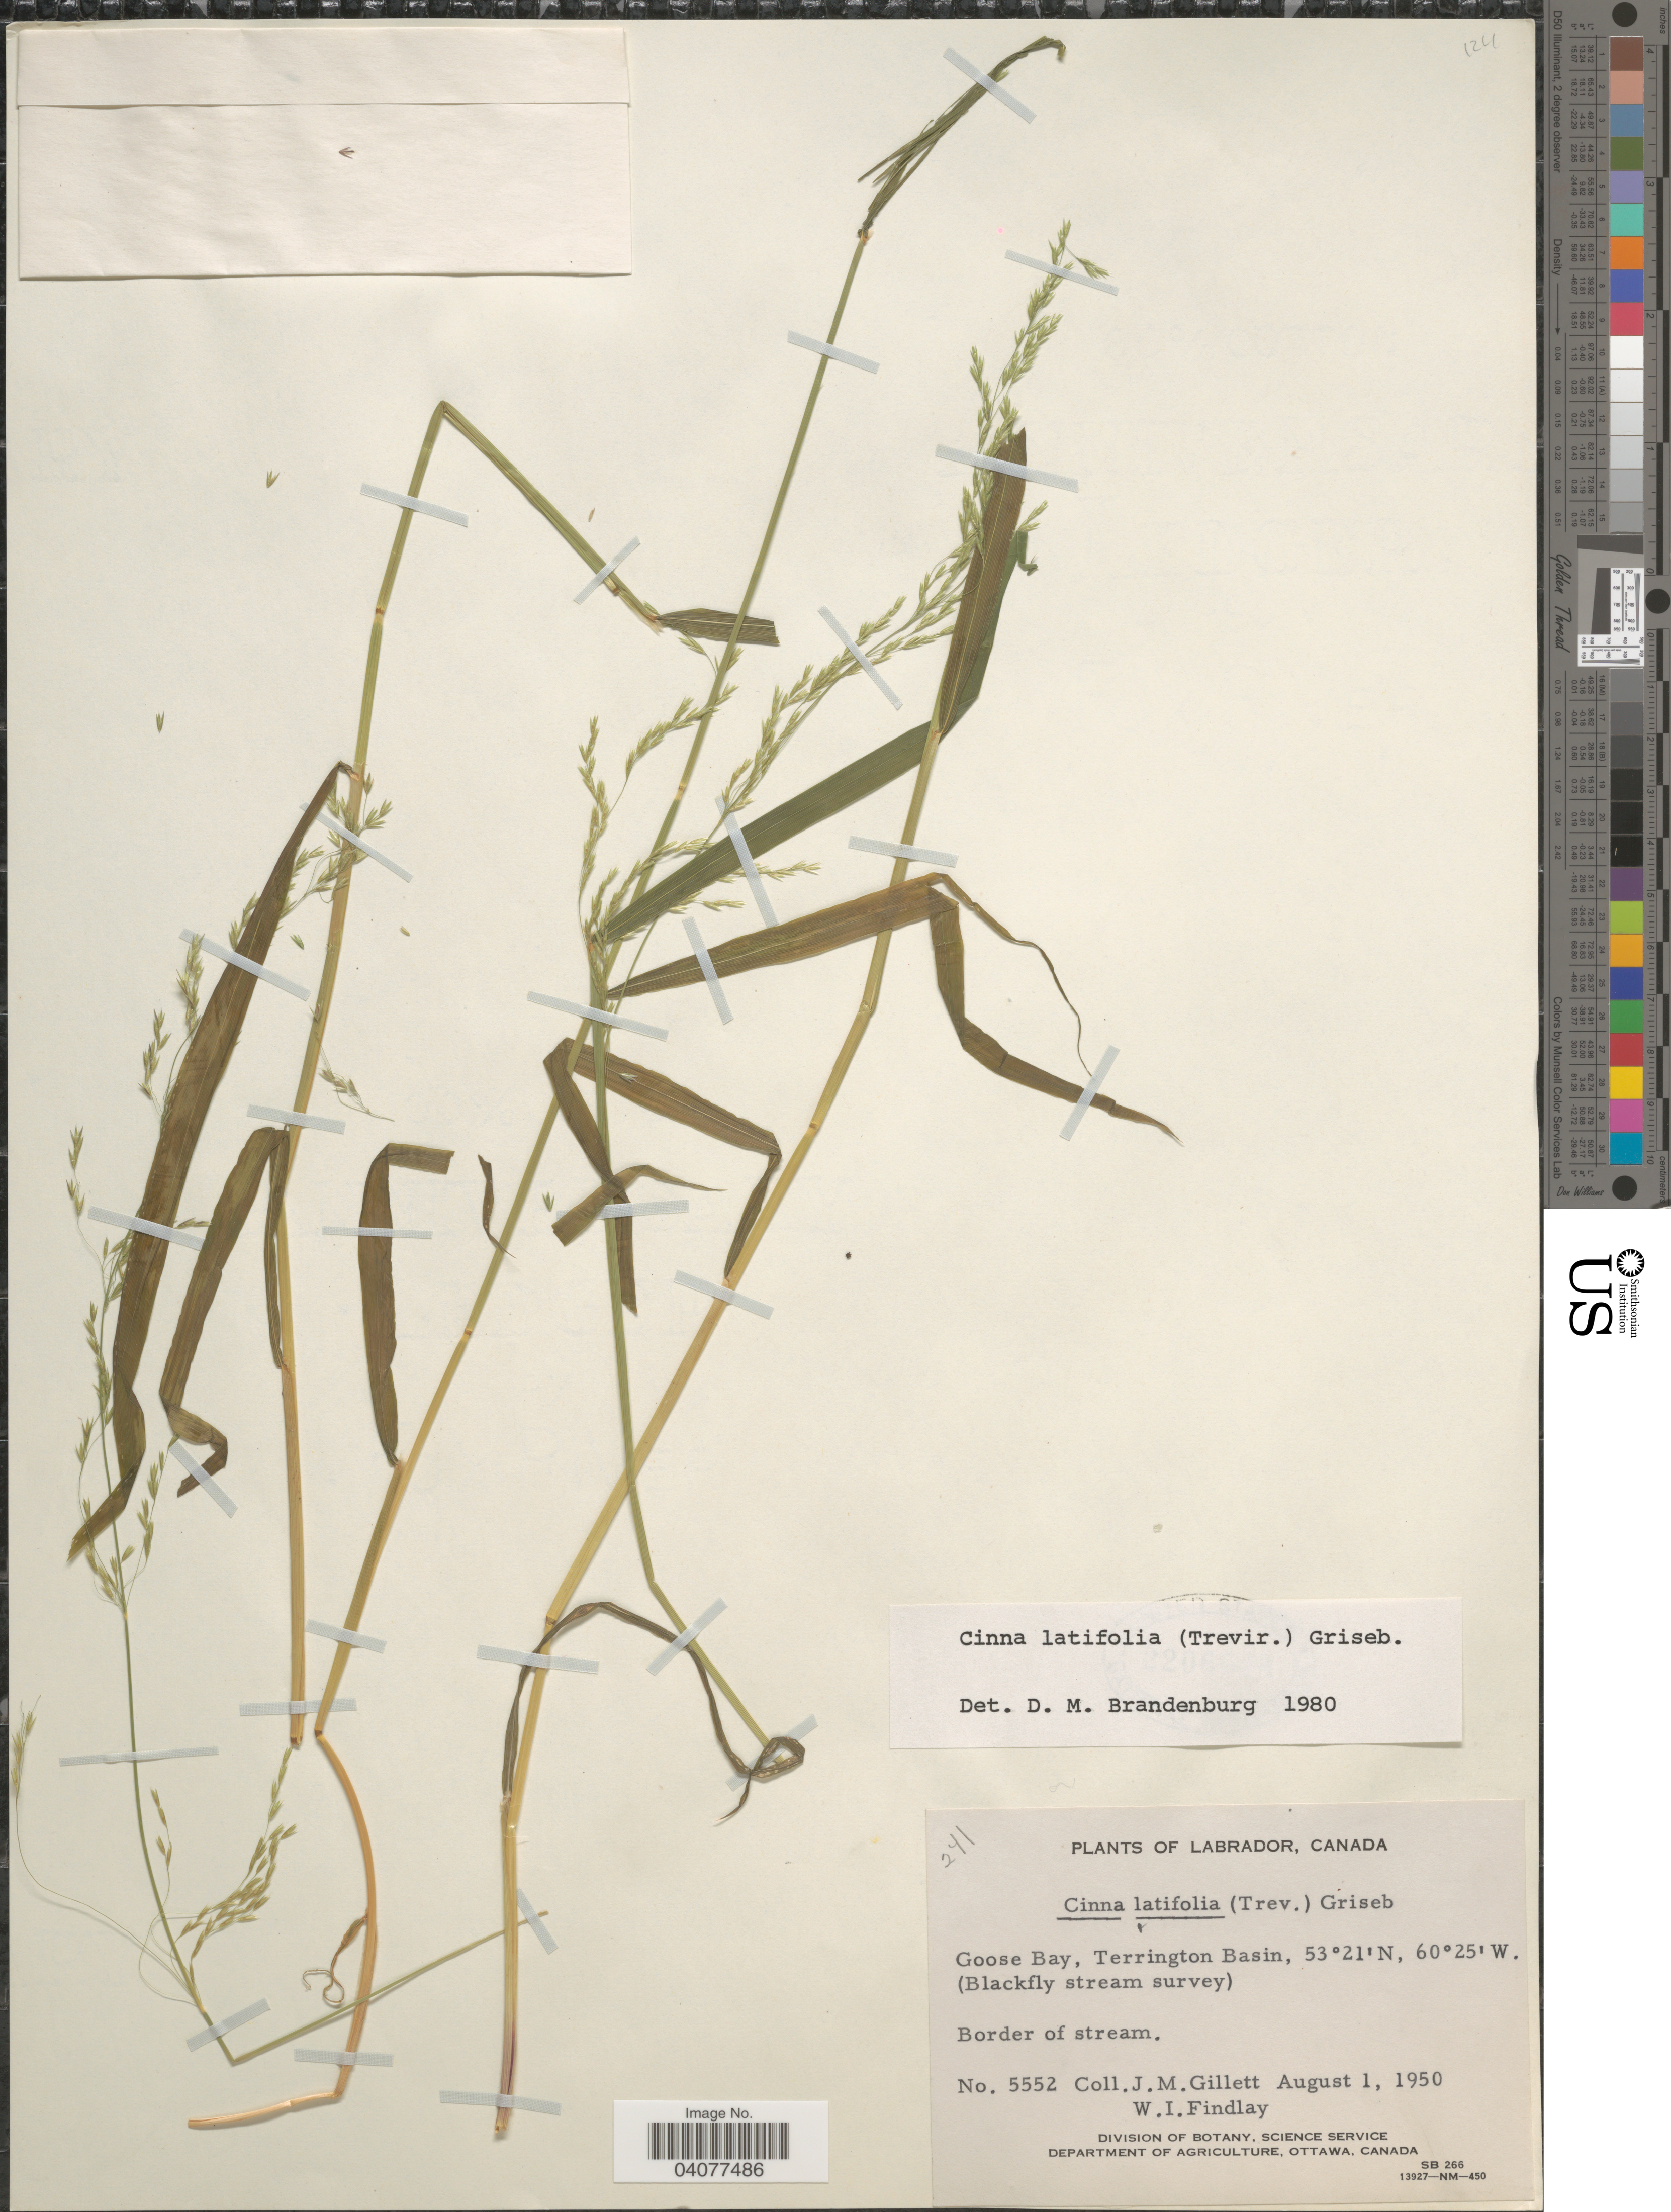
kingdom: Plantae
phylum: Tracheophyta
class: Liliopsida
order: Poales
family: Poaceae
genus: Cinna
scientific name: Cinna latifolia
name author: (Trevir. ex Goeppert) Griseb.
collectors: J. M. Gillett & W. Findlay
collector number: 5552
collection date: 1950-08-01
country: Canada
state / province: Newfoundland and Labrador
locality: Goose Bay, Terrington Basin. (Blackfly stream survey). Border of stream.